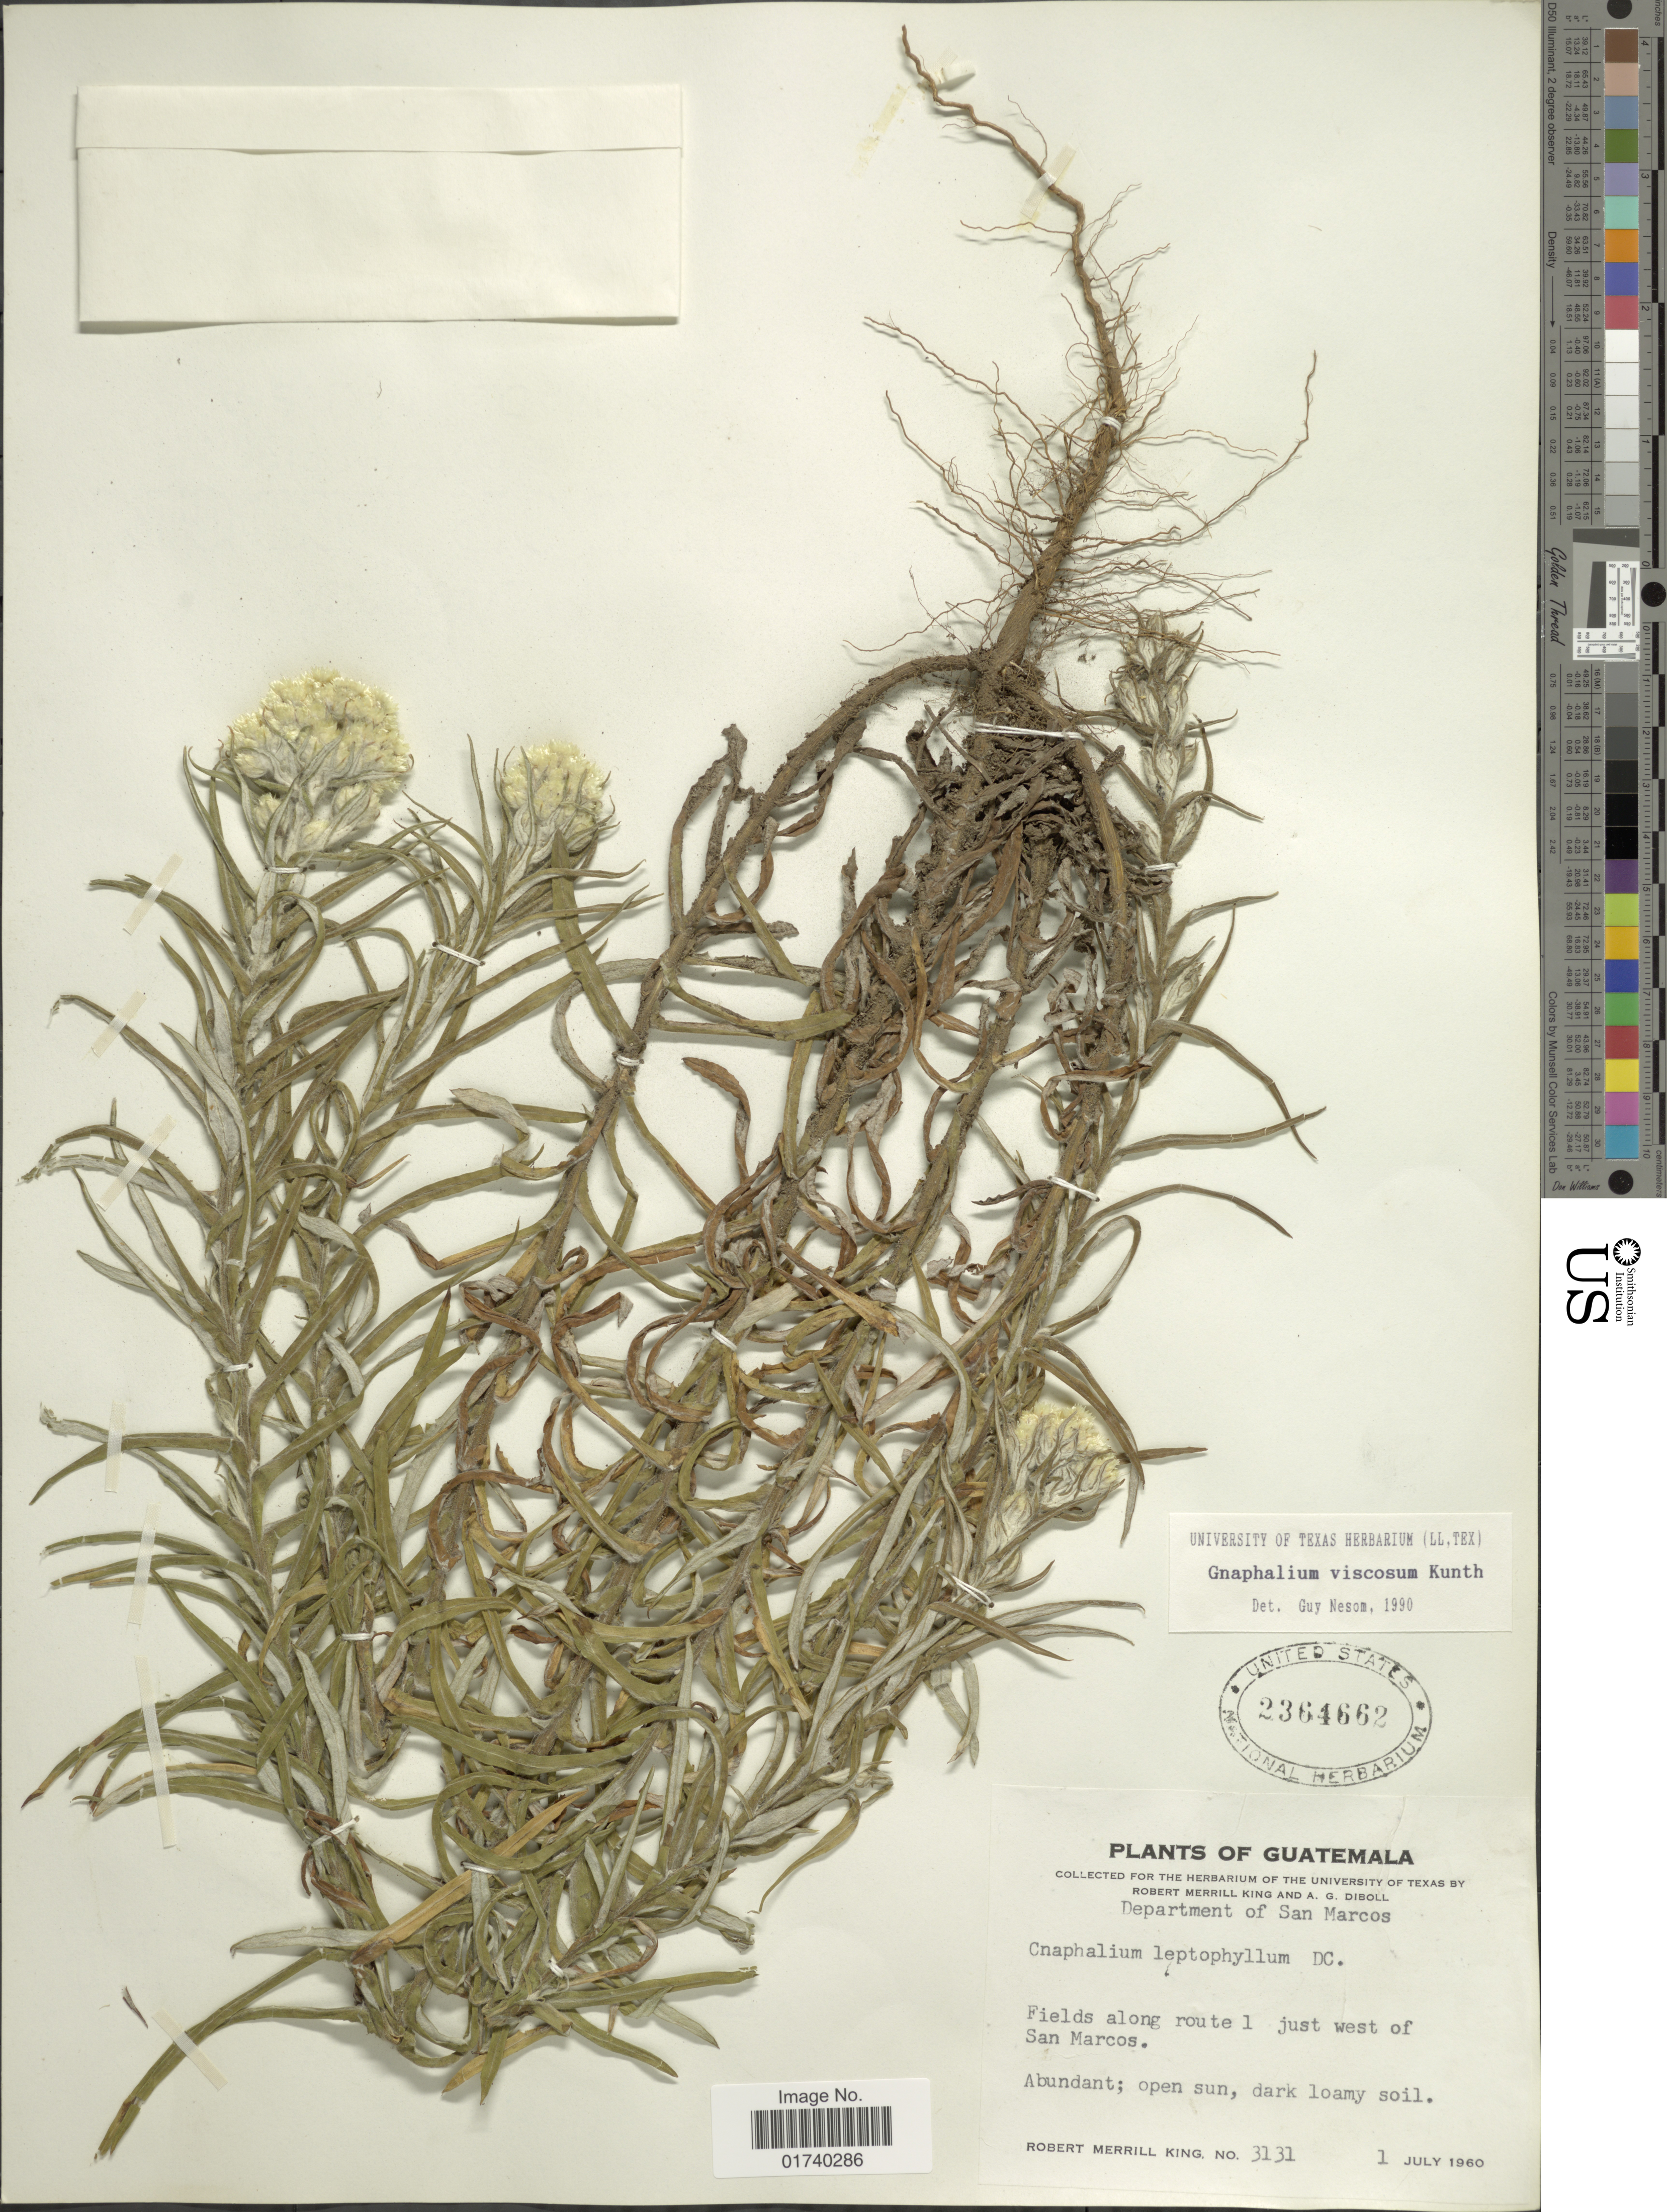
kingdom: Plantae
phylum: Tracheophyta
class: Magnoliopsida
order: Asterales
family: Asteraceae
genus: Pseudognaphalium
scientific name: Pseudognaphalium viscosum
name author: (Kunth) Anderb.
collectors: R. M. King & A. Diboll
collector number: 3131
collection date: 1960-07-01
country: Guatemala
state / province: San Marcos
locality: Fields along route 1 just west of San Marcos.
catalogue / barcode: US 2364662